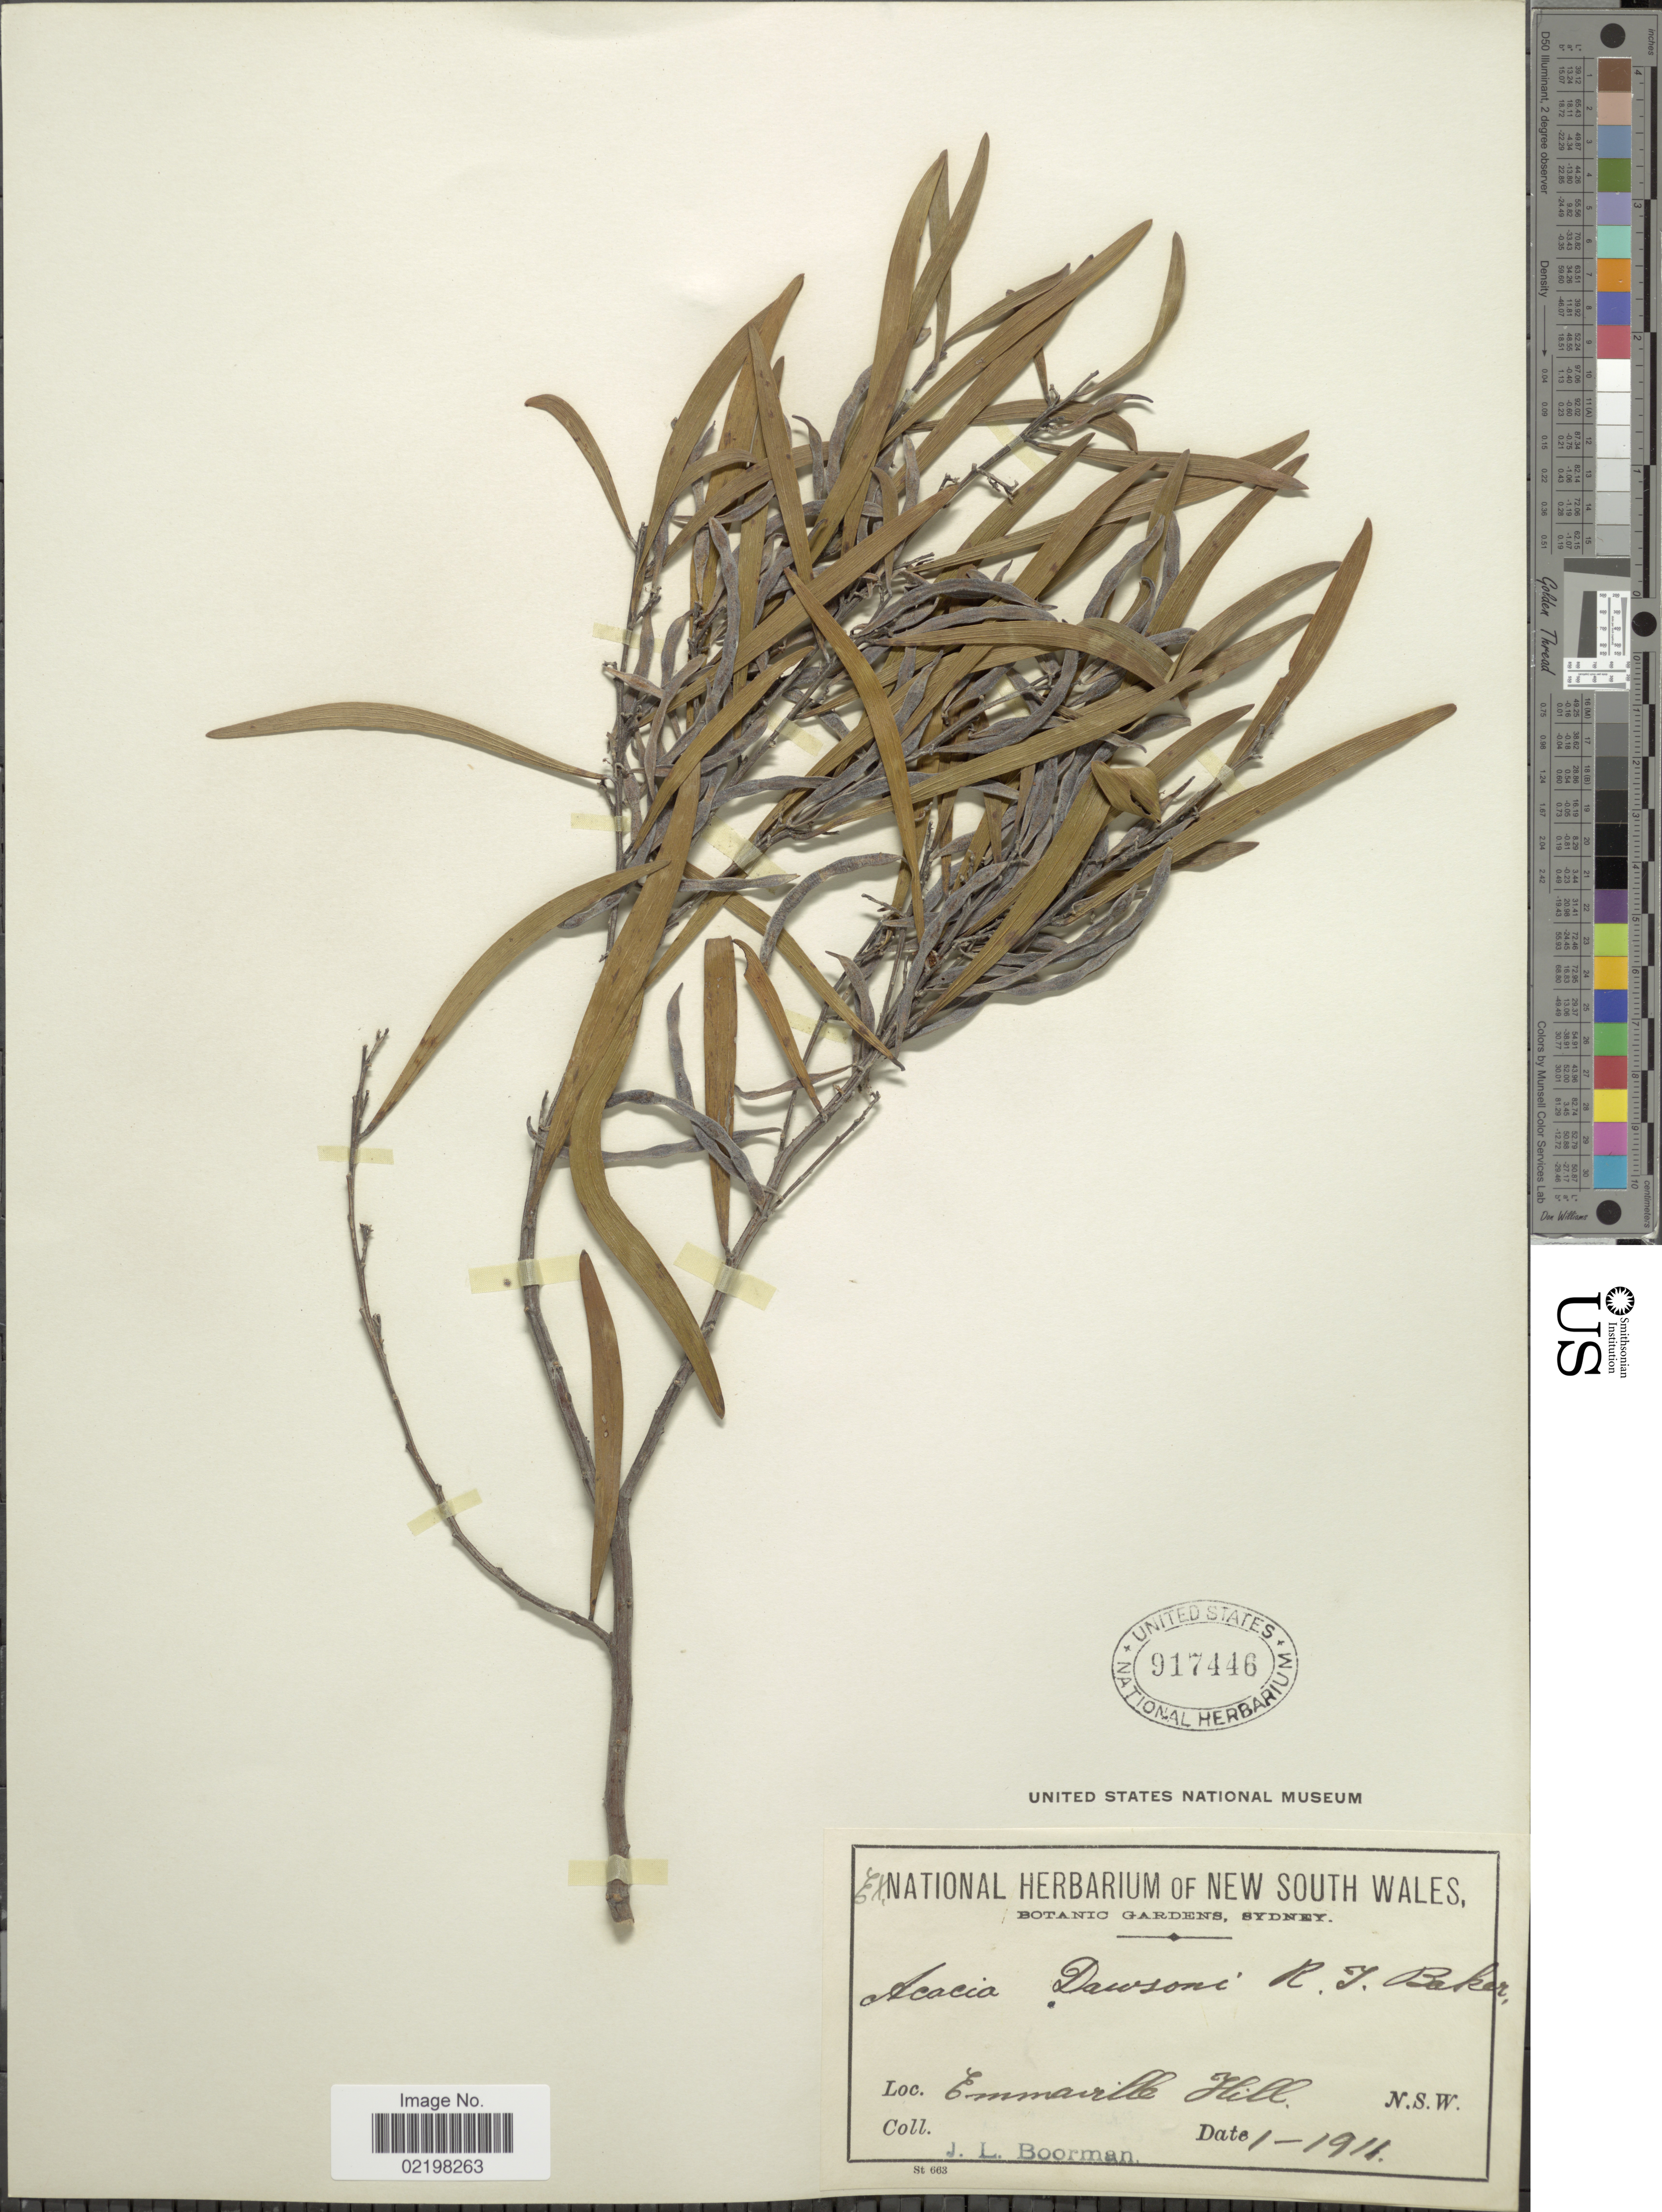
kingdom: Plantae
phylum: Tracheophyta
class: Magnoliopsida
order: Fabales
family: Fabaceae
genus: Acacia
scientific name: Acacia dawsonii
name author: R.T. Baker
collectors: J. Boorman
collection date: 1911-01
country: Australia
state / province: New South Wales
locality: Emmaville Hill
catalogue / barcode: US 917446